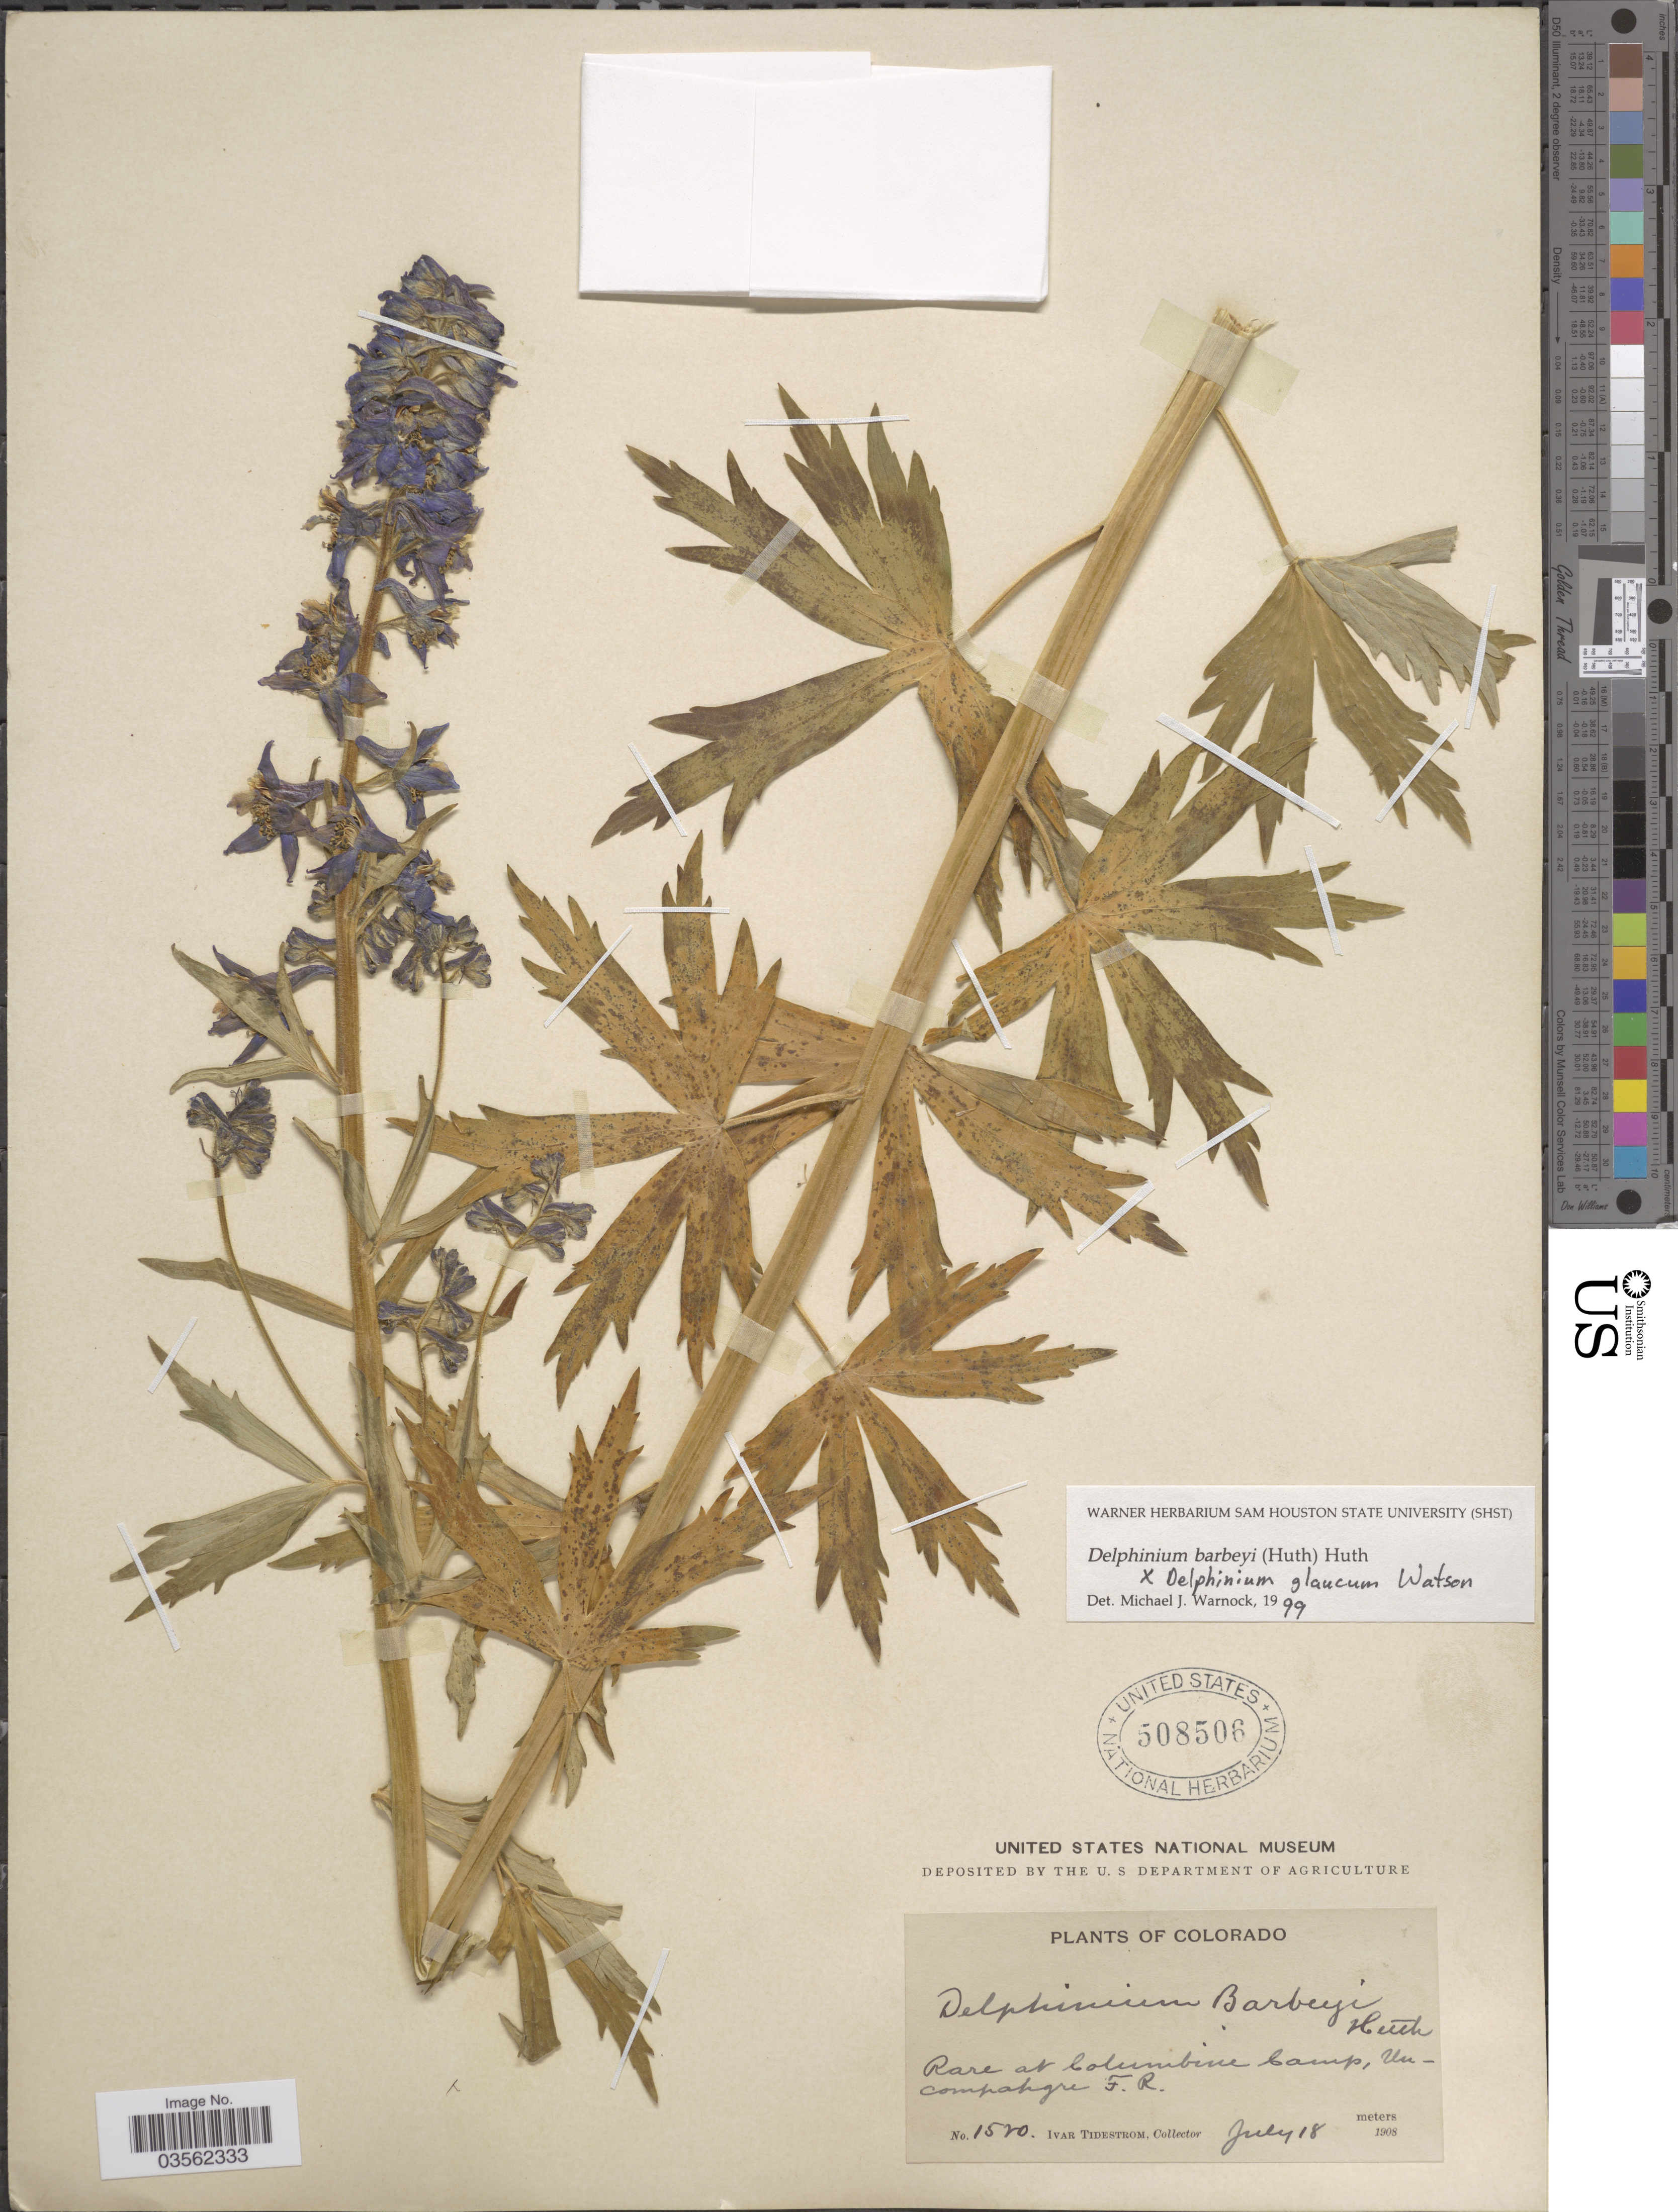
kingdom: Plantae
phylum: Tracheophyta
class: Magnoliopsida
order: Ranunculales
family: Ranunculaceae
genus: Delphinium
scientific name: Delphinium barbeyi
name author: (Huth) Huth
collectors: I. F. Tidestrom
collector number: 1520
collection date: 1908-07-18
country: United States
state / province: Colorado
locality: Columbine Camp, Uncompahgre F. R.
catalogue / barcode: US 508506